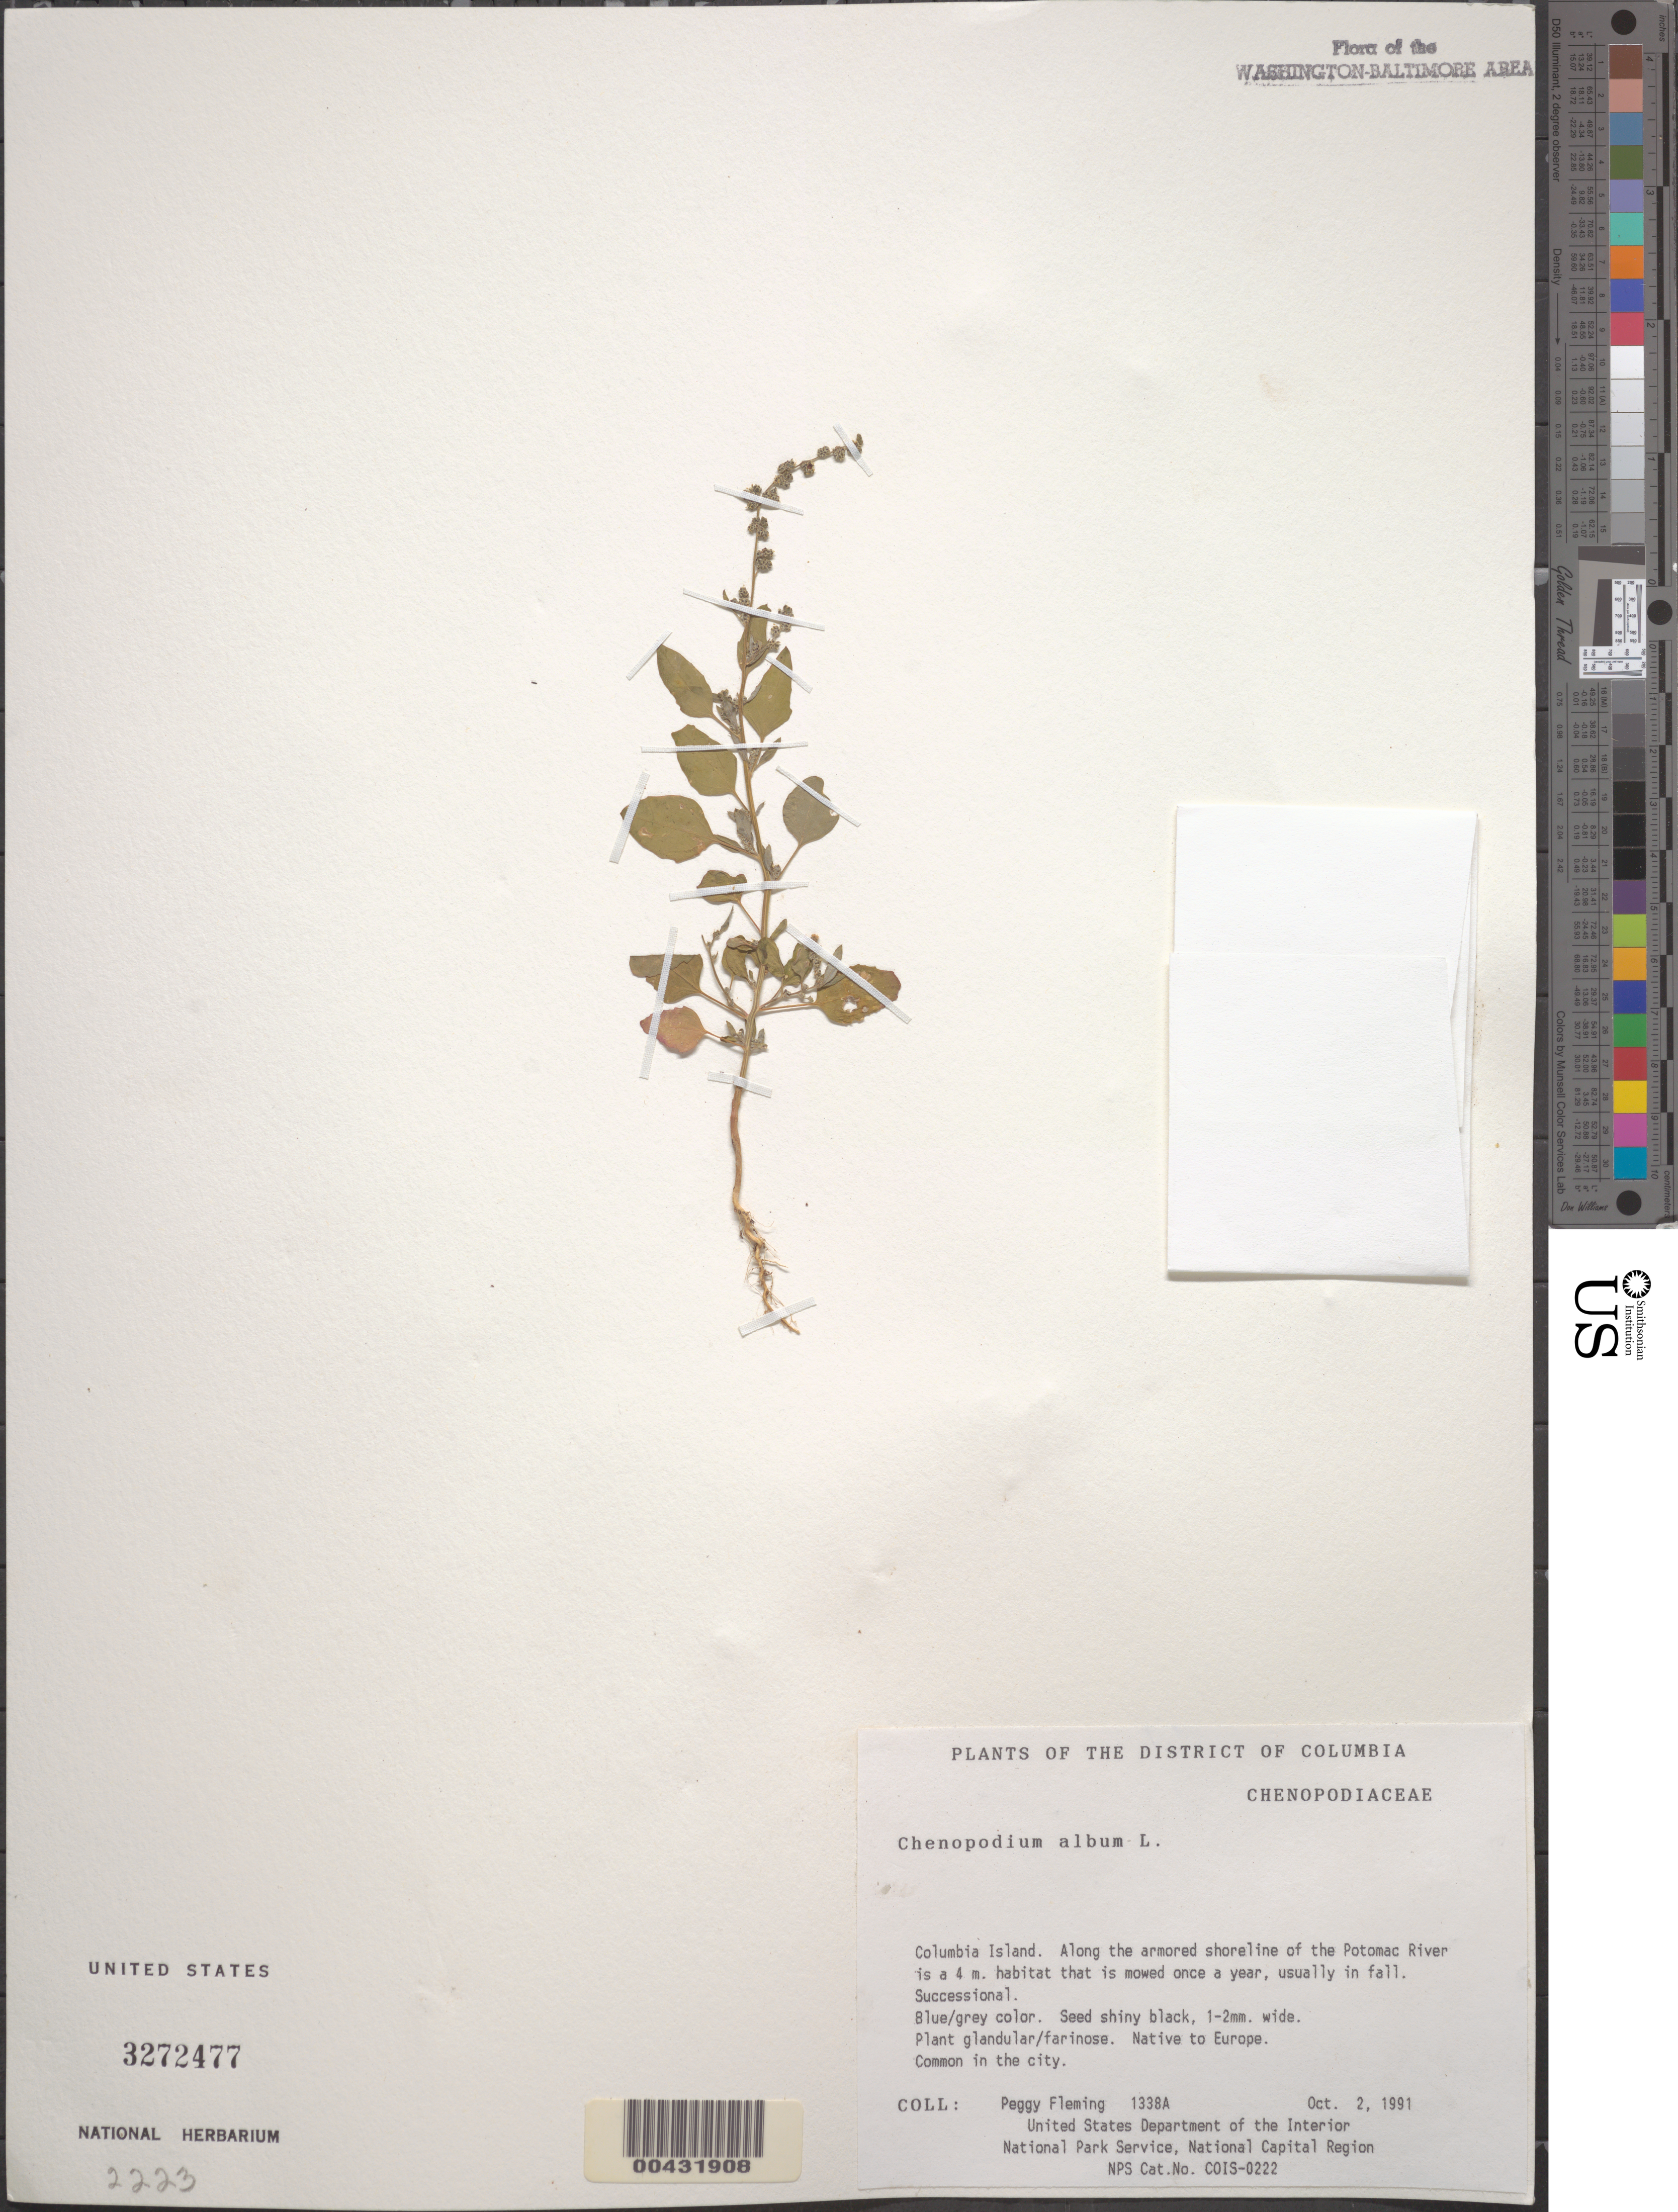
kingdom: Plantae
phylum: Tracheophyta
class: Magnoliopsida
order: Caryophyllales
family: Amaranthaceae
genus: Chenopodium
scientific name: Chenopodium album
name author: L.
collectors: P. Fleming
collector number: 1338A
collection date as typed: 02 Oct 1991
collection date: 1991-10-02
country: United States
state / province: District of Columbia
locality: Columbia Island, along shoreline of the Potomac River Columbia Island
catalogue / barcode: US 3272477